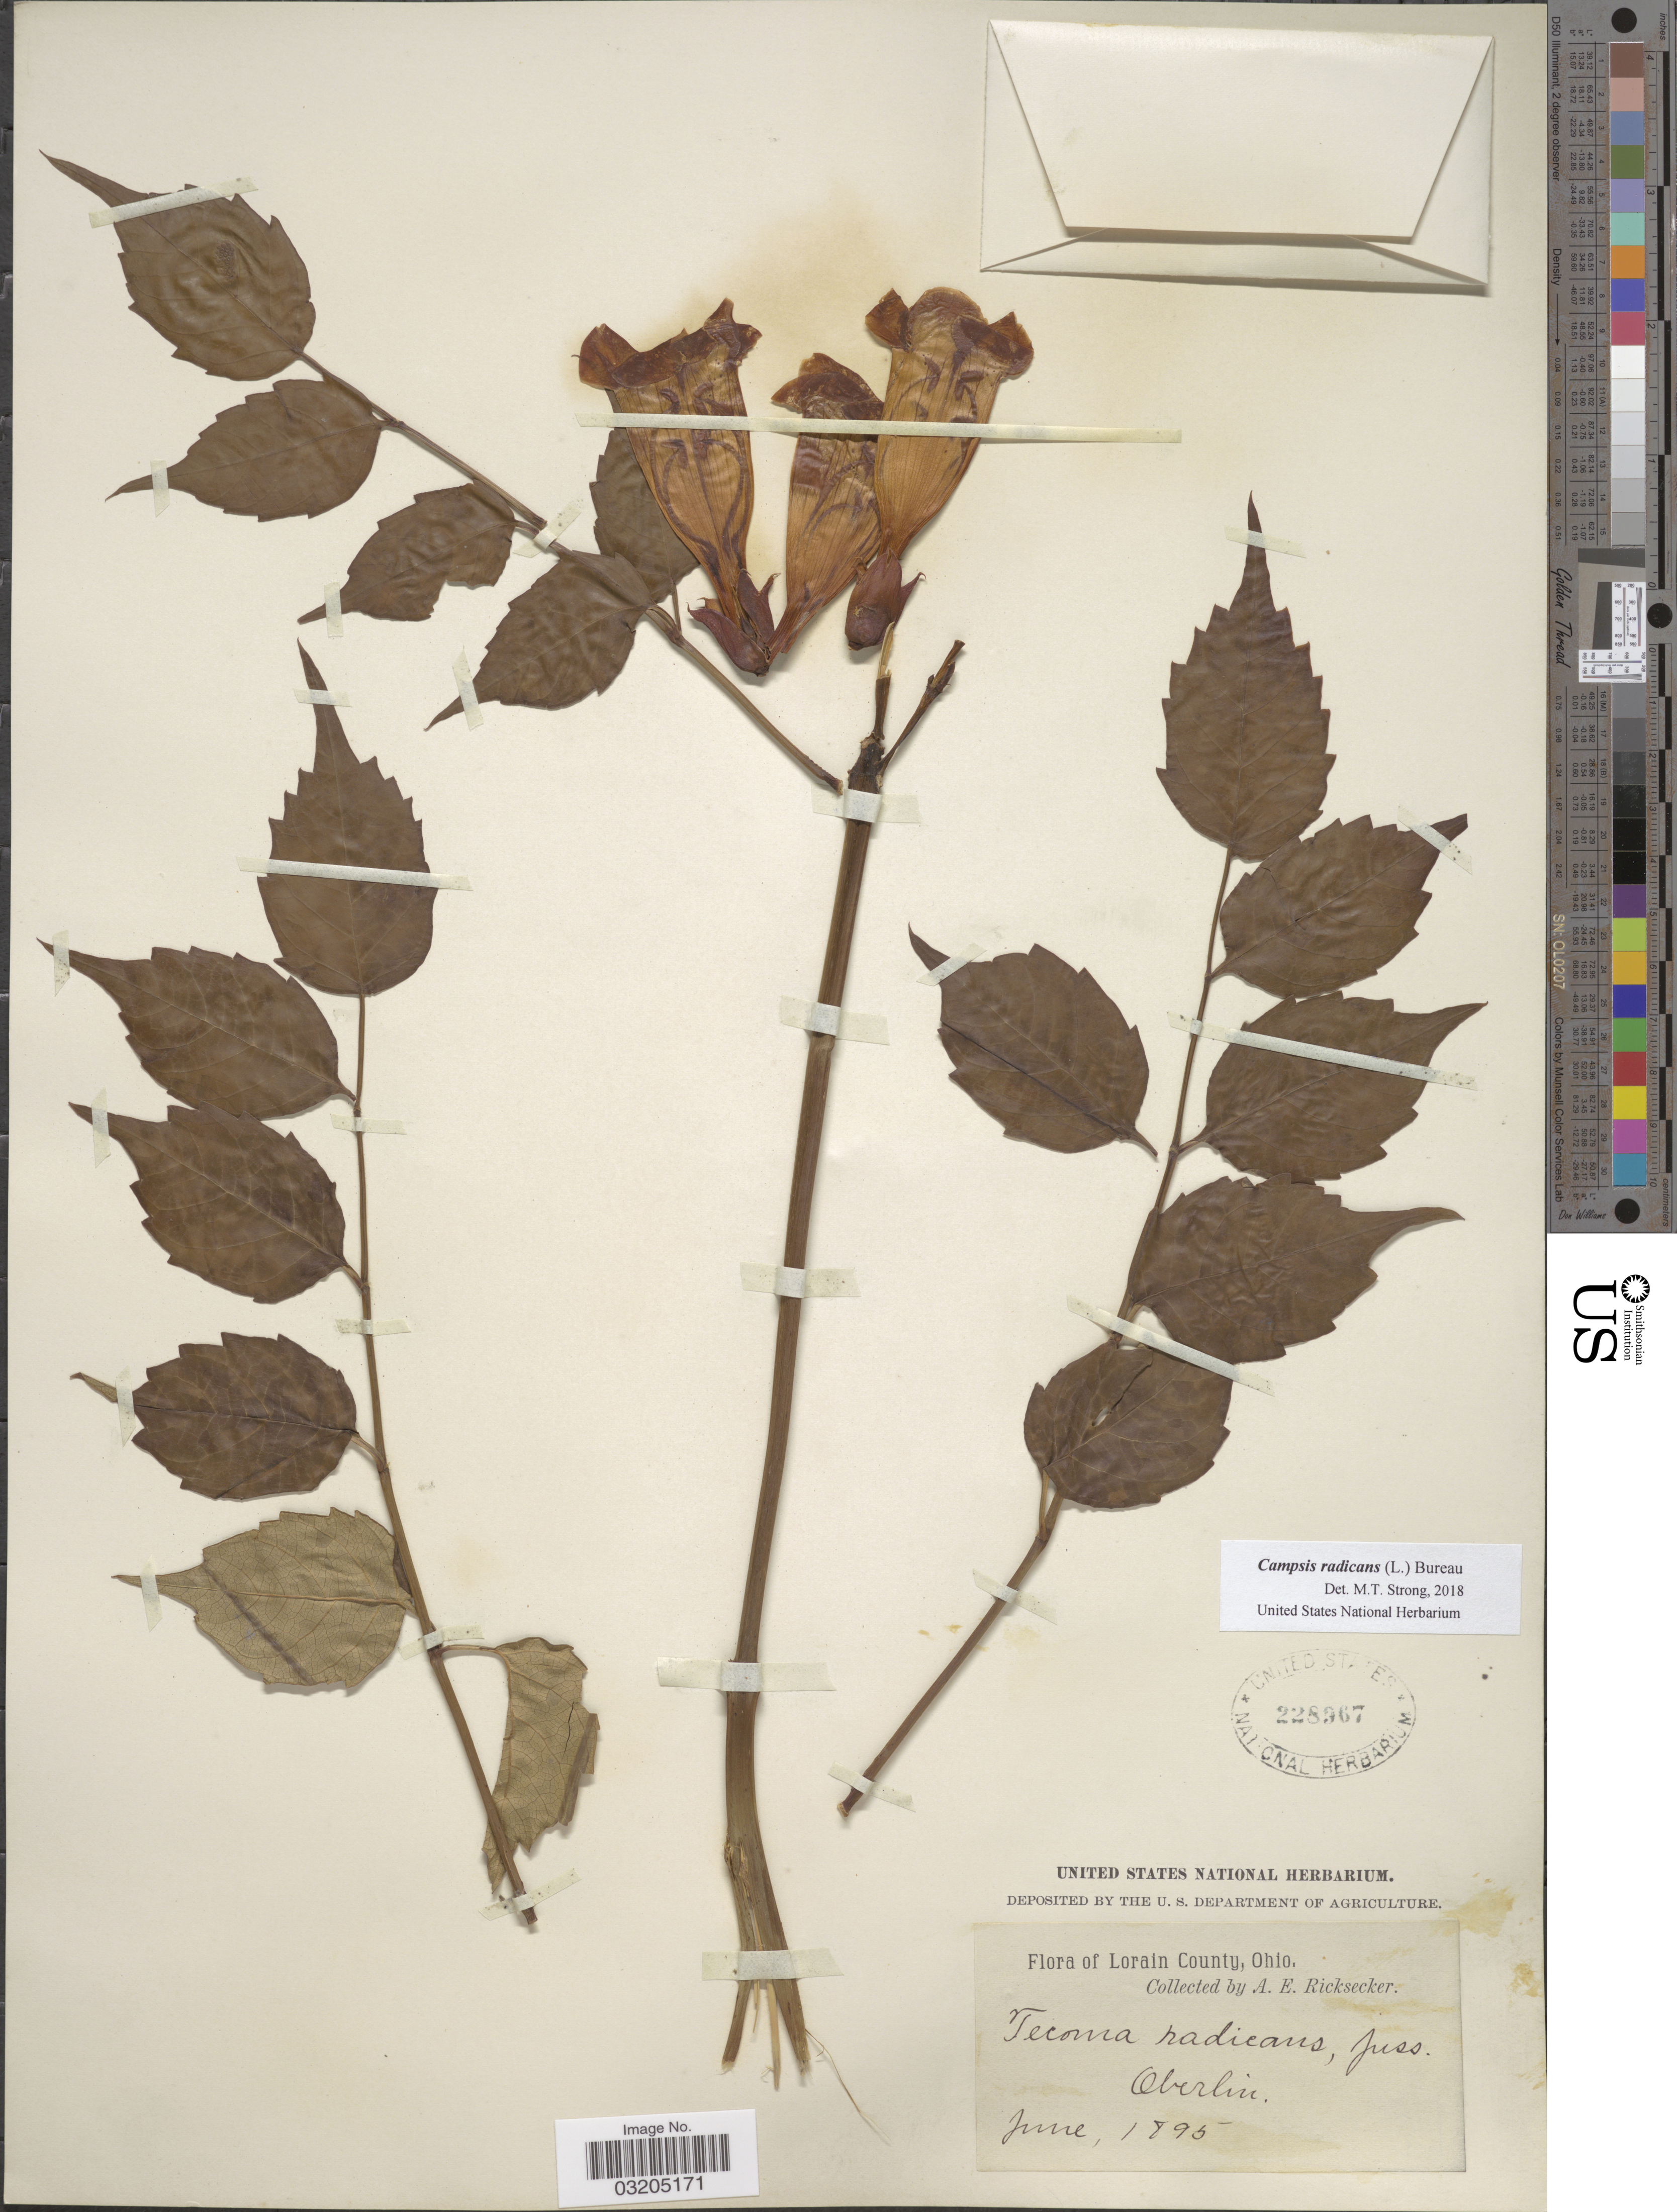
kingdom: Plantae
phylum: Tracheophyta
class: Magnoliopsida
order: Lamiales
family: Bignoniaceae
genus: Campsis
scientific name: Campsis radicans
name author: (L.) Seem.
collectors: A. E. Ricksecker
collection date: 1895-06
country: United States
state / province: Ohio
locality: Lorain County. Oberlin.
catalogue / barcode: US 228967